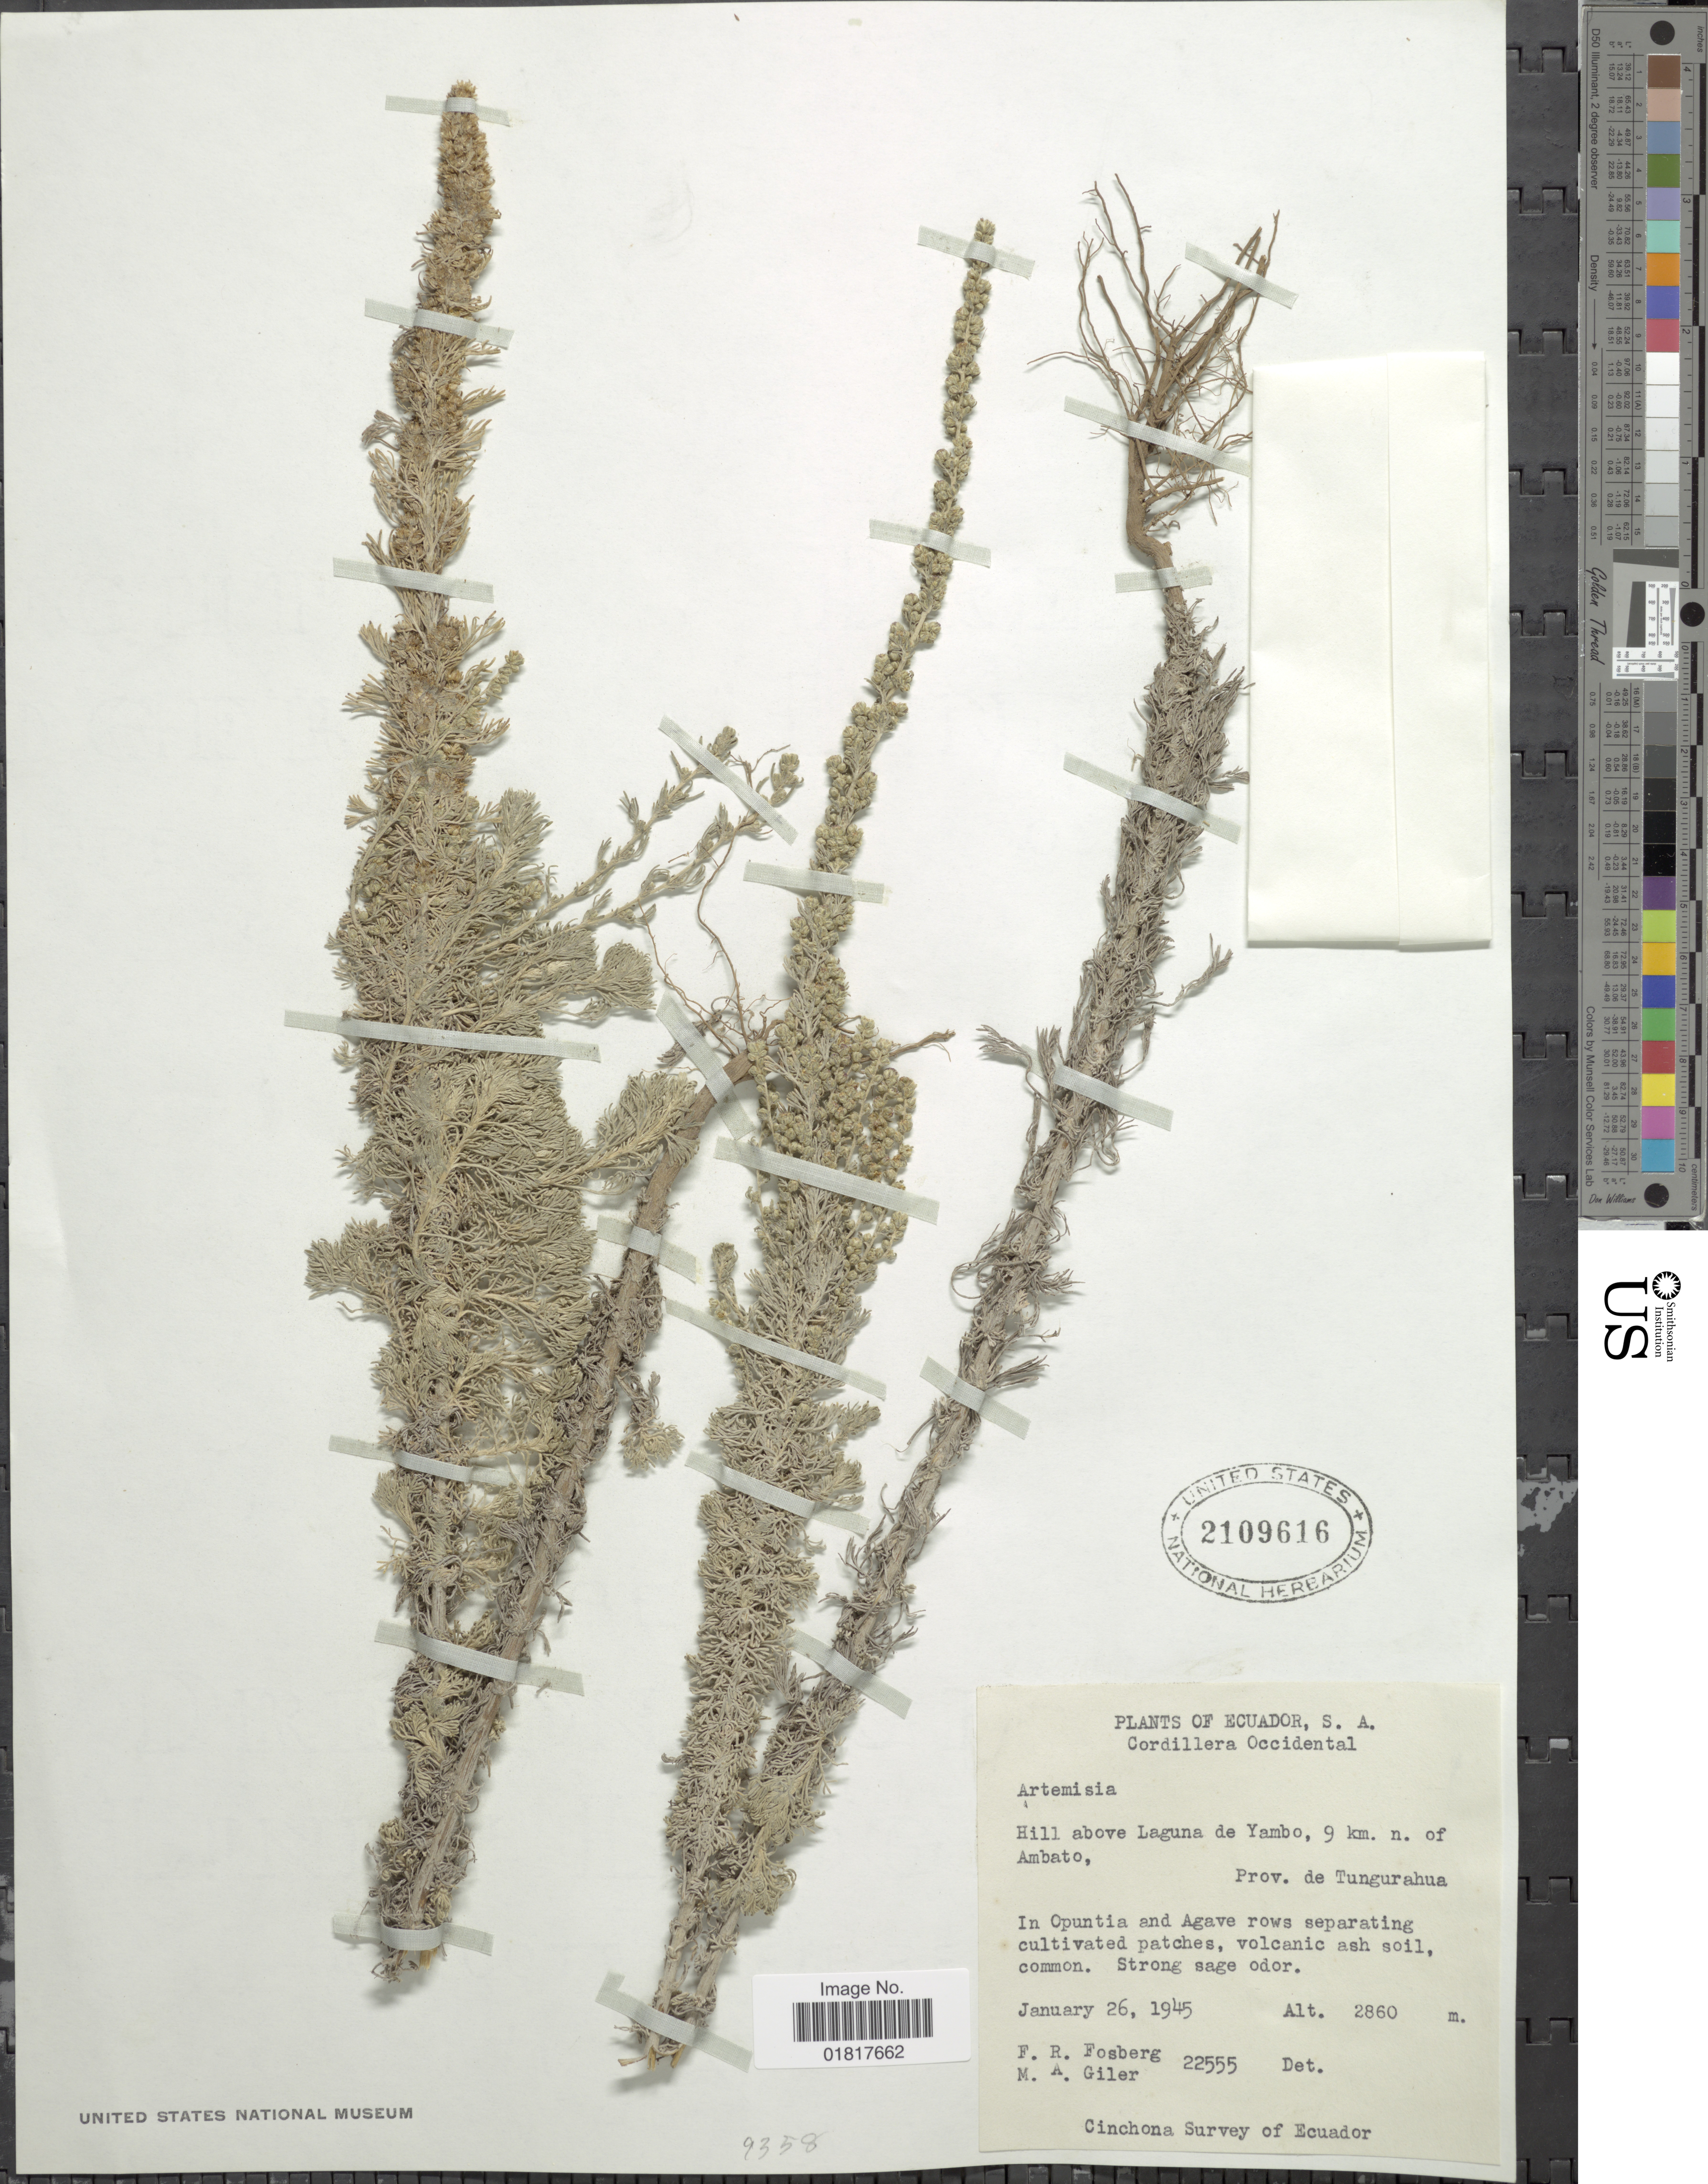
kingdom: Plantae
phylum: Tracheophyta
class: Magnoliopsida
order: Asterales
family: Asteraceae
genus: Artemisia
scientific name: Artemisia sodiroi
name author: Hieron.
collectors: F. R. Fosberg & M. Giler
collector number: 22555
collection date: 1945-01-26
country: Ecuador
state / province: Tungurahua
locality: Cordillera Occidental, Hill above Laguna de Yambo, 9 km n. of Ambato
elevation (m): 2860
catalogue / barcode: US 2109616